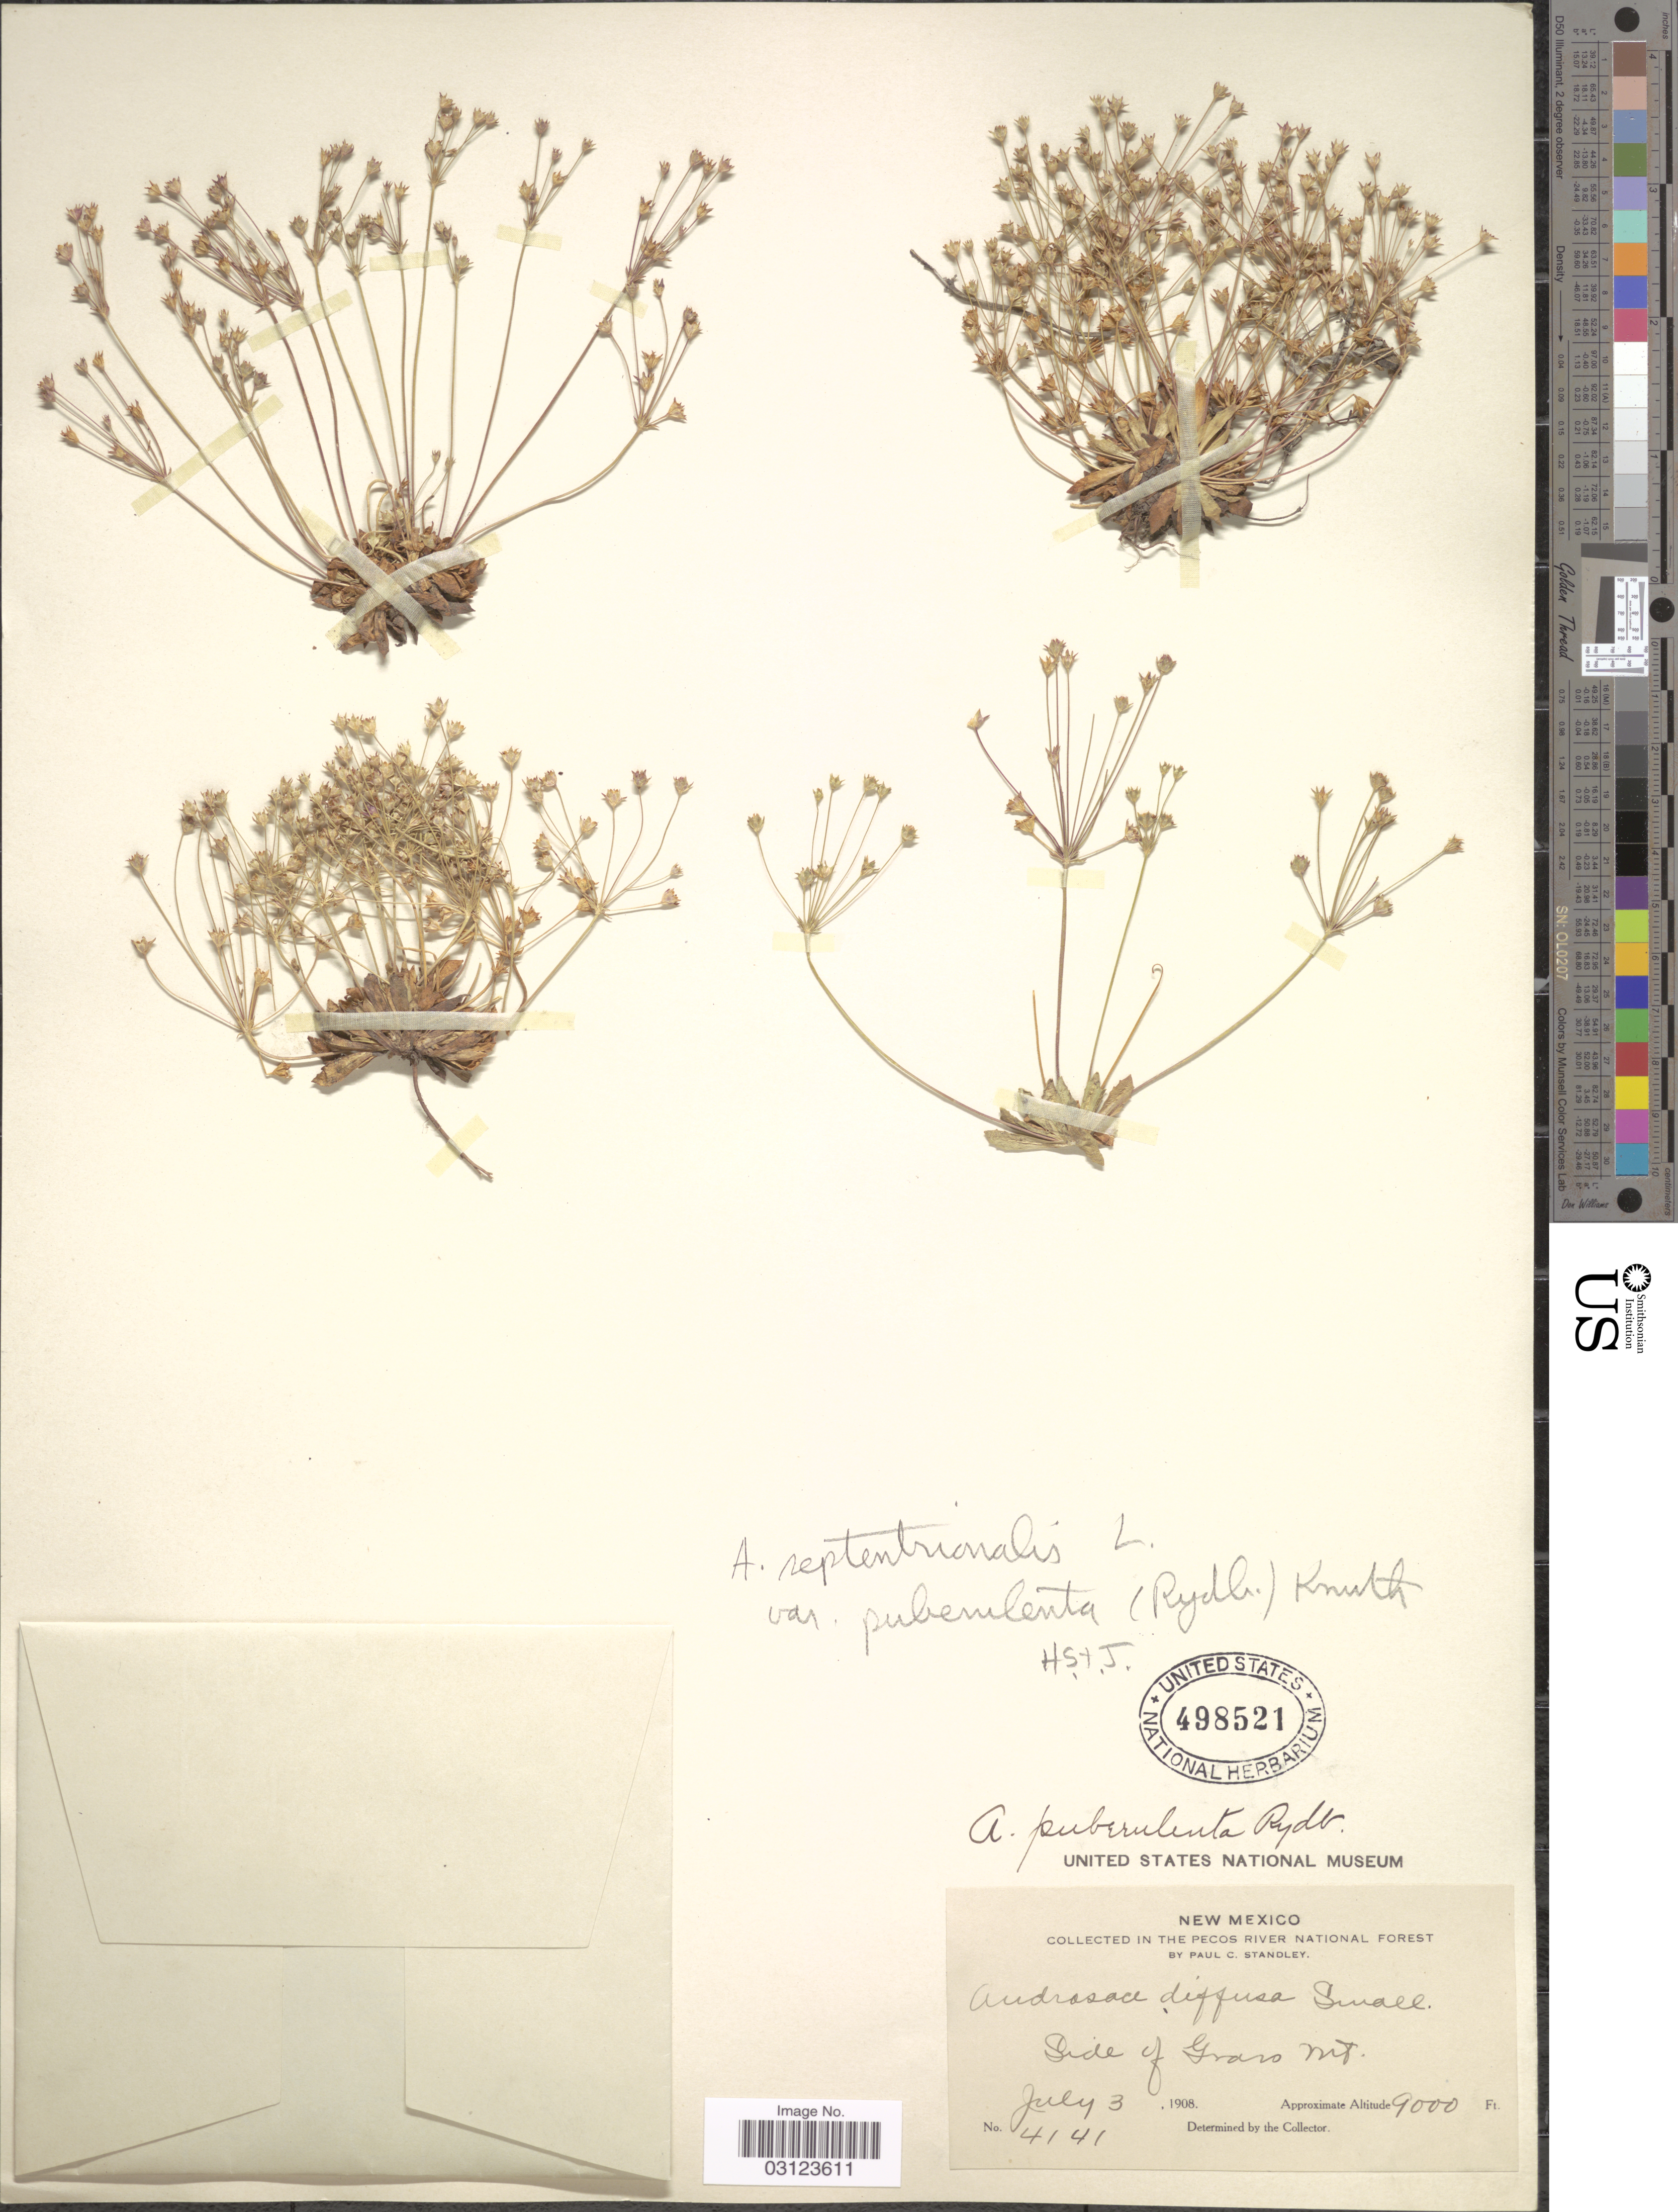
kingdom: Plantae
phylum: Tracheophyta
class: Magnoliopsida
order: Ericales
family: Primulaceae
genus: Androsace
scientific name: Androsace septentrionalis var. puberulenta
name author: (Rydb.) R. Knuth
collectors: P. C. Standley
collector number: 4141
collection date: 1908-07-03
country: United States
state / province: New Mexico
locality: Collected in the Pecos River National Forest. Side of Grass Mt.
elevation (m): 2743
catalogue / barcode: US 498521